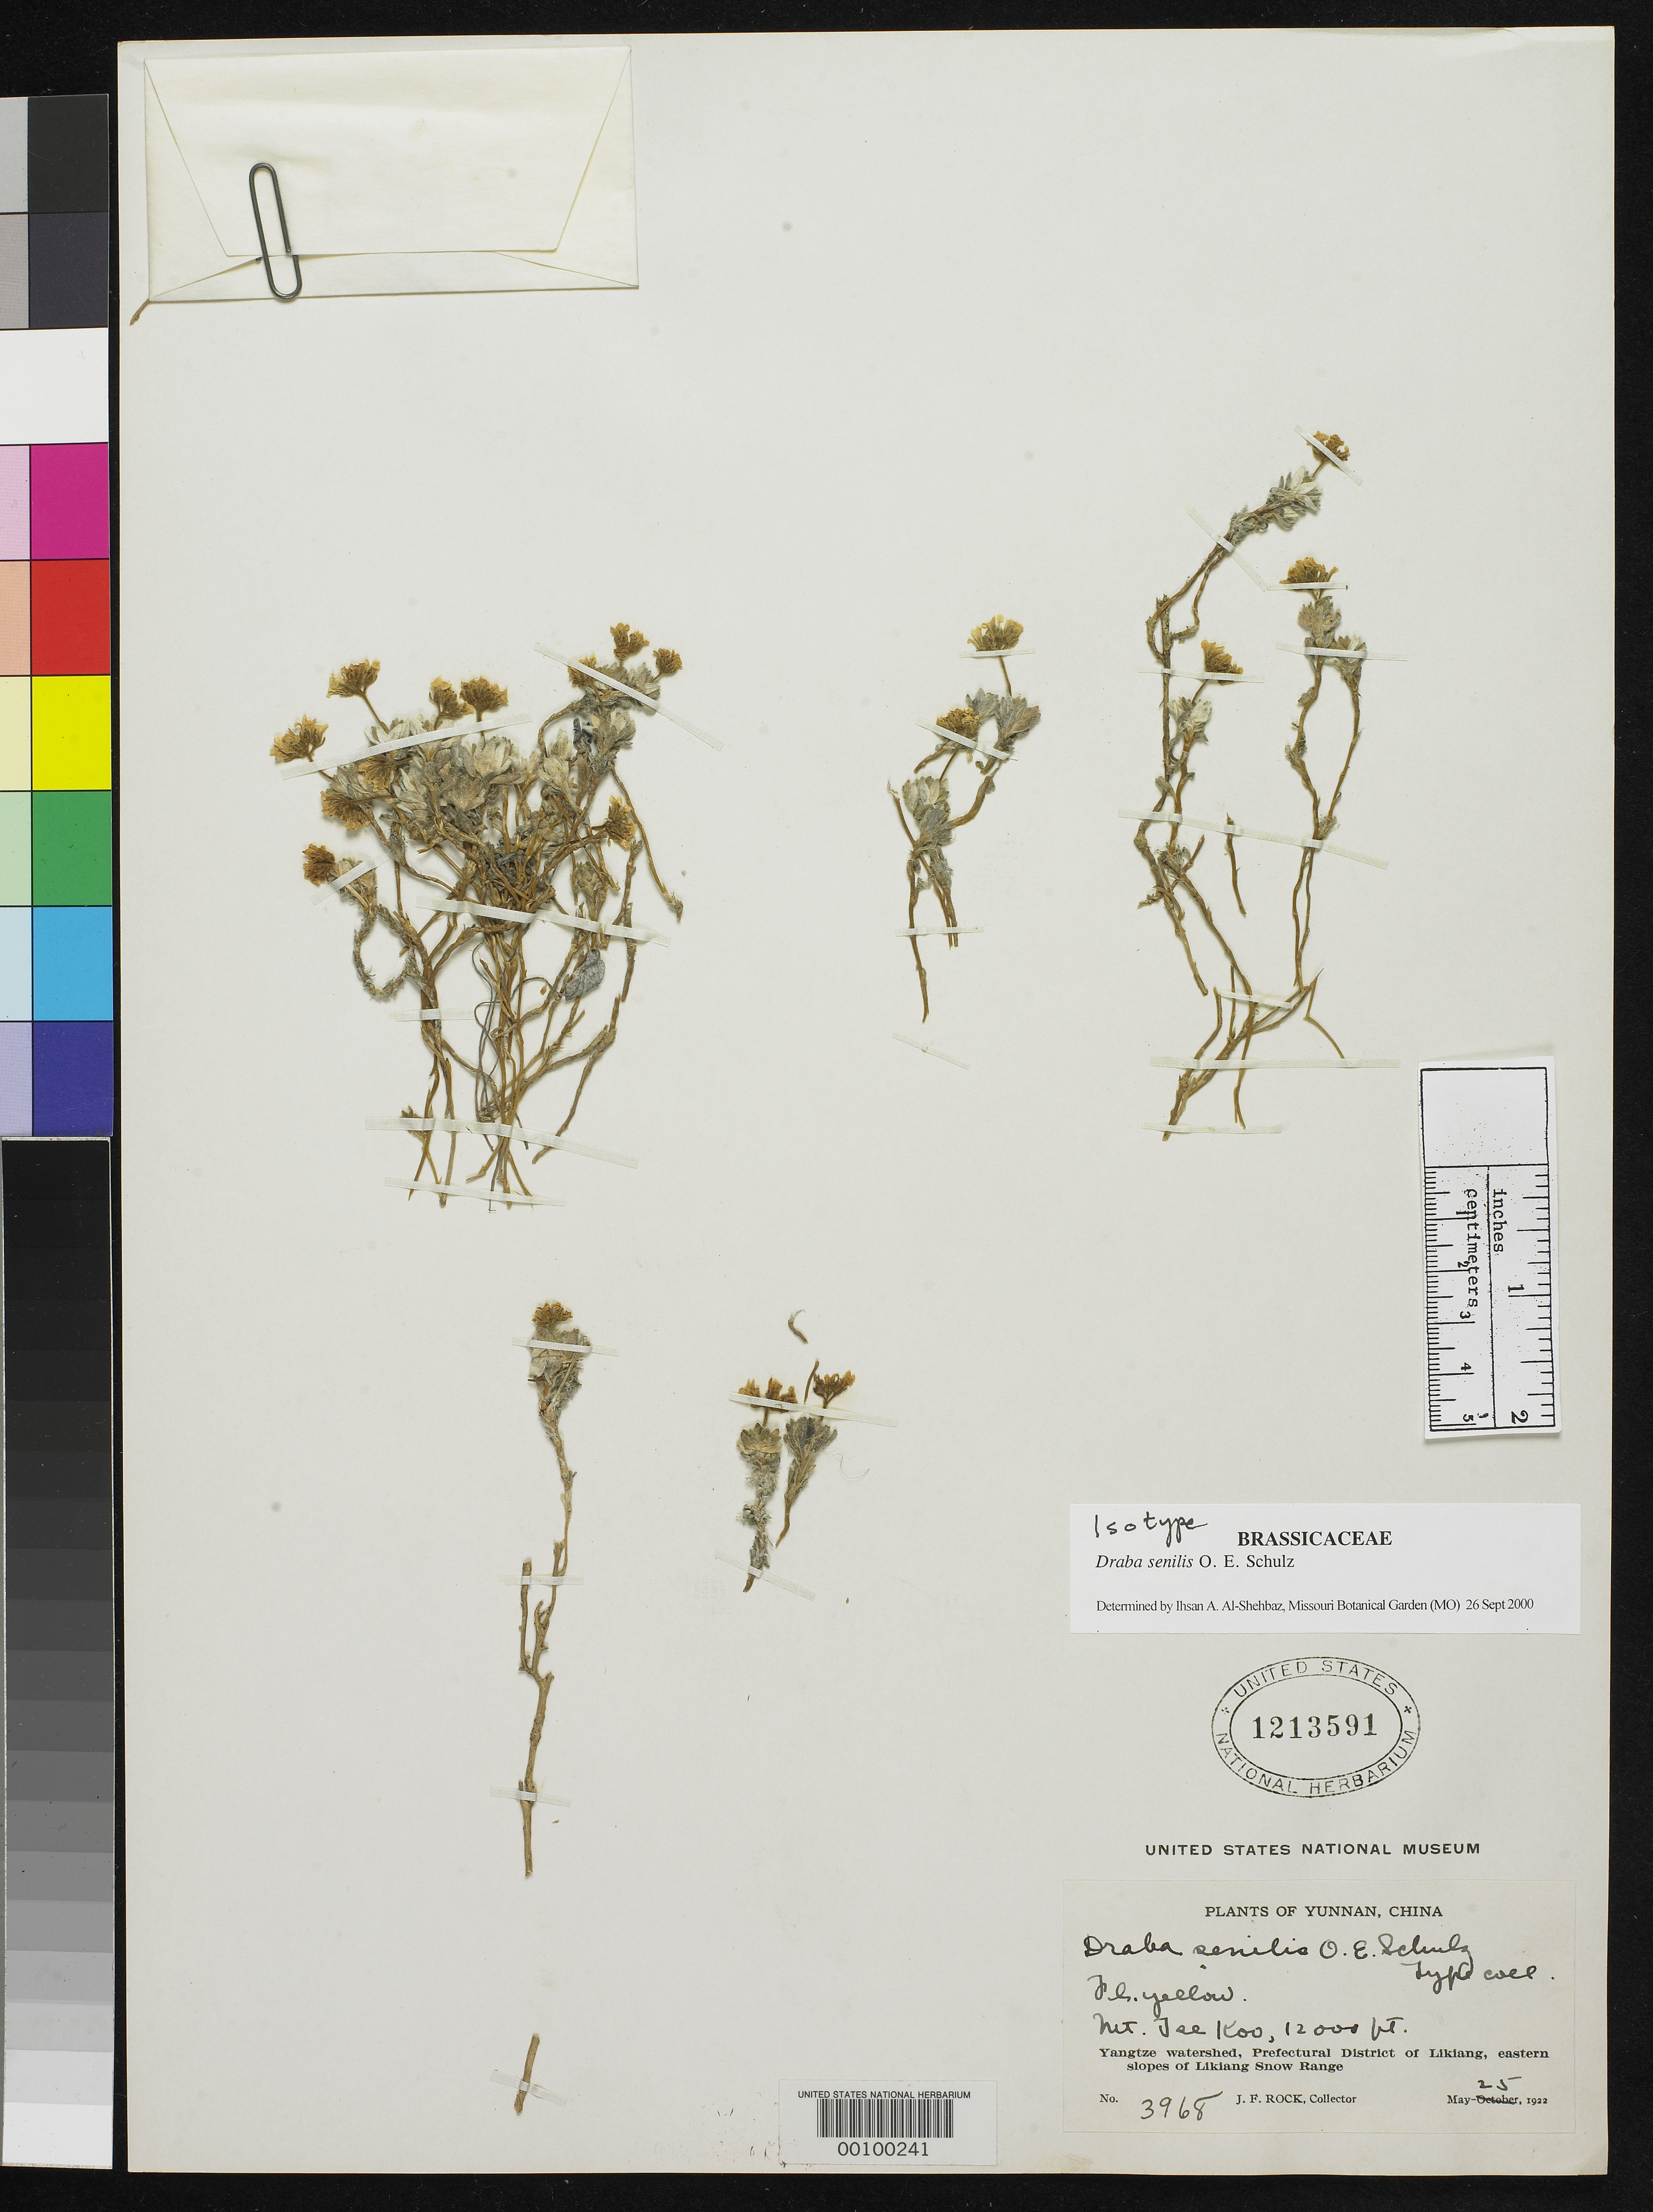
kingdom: Plantae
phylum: Tracheophyta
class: Magnoliopsida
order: Brassicales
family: Brassicaceae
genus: Draba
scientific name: Draba senilis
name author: O.E. Schulz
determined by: Al-Shehbaz, I. A., (MO), Missouri Botanical Garden (UNITED STATES)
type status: Isotype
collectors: J. F. Rock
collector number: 3968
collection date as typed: May 1922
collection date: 1922-05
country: China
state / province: Yunnan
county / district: Likiang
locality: E slopes of Likiang snow range, Yangtze watershed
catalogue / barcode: US 1213591